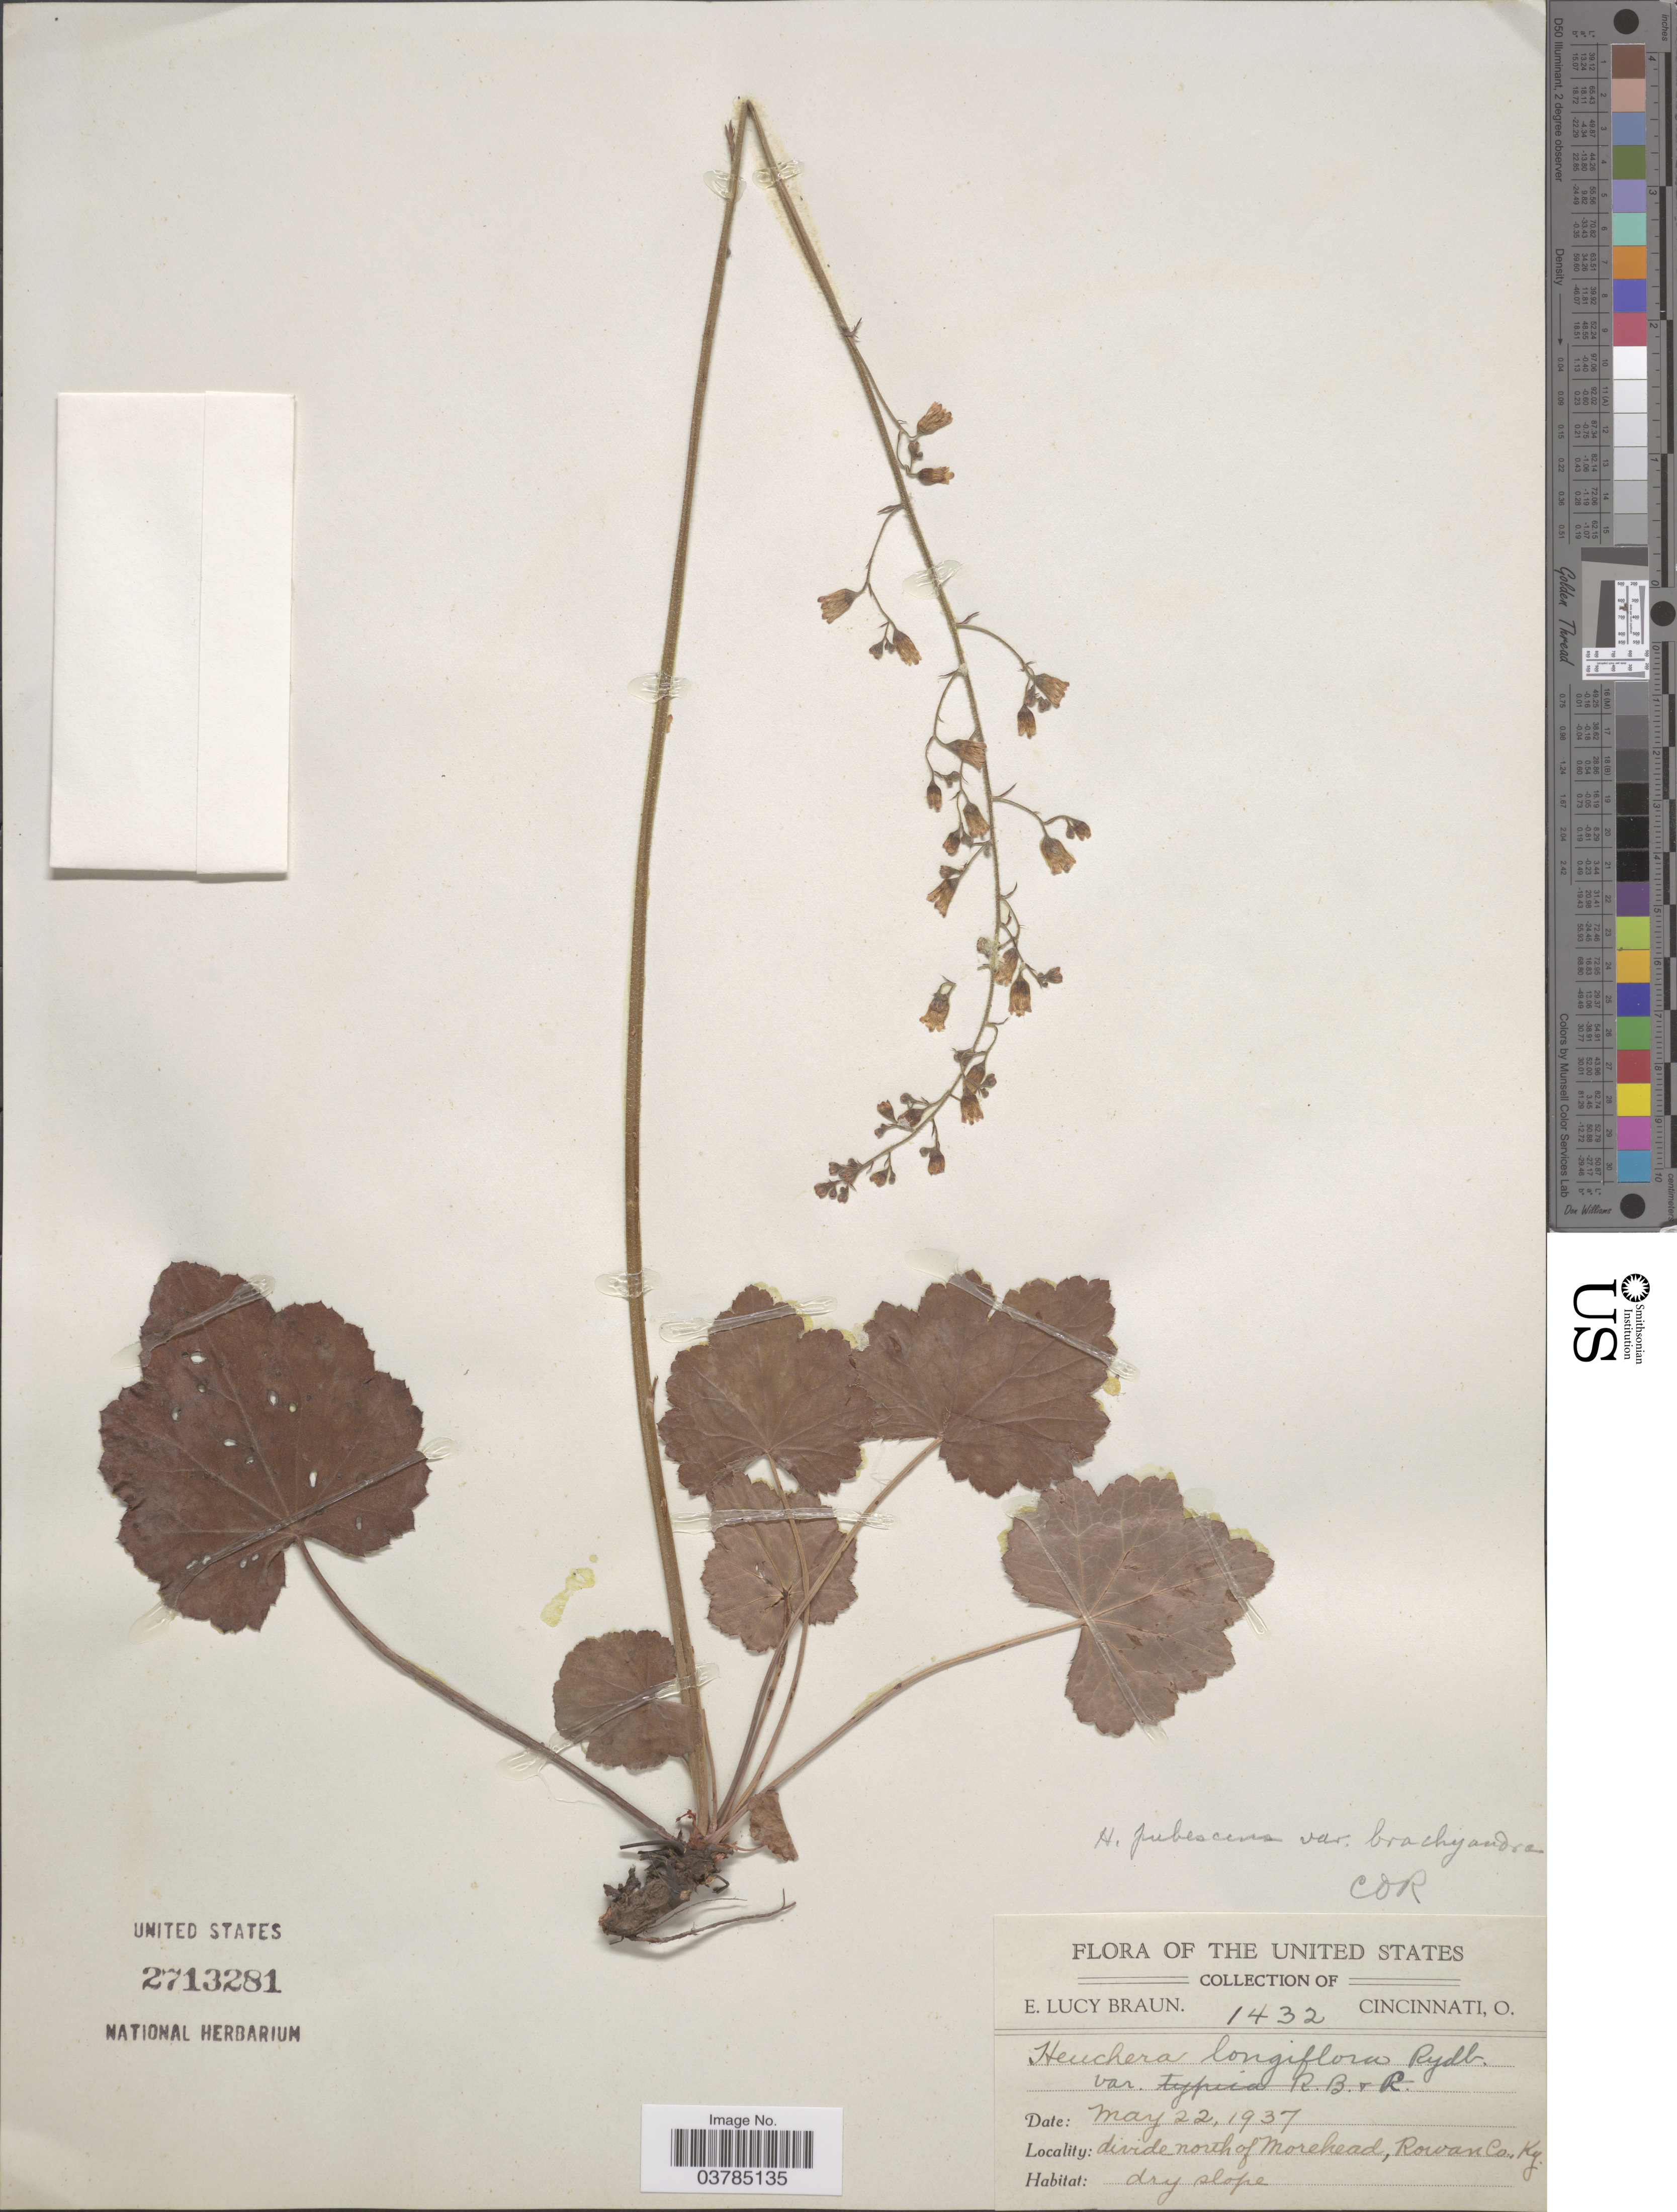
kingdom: Plantae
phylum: Tracheophyta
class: Magnoliopsida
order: Saxifragales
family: Saxifragaceae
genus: Heuchera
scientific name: Heuchera pubescens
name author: Pursh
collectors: E. L. Braun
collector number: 1432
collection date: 1937-05-22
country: United States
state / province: Kentucky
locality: Divide north of Morehead, Rowan Co.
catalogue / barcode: US 2713281